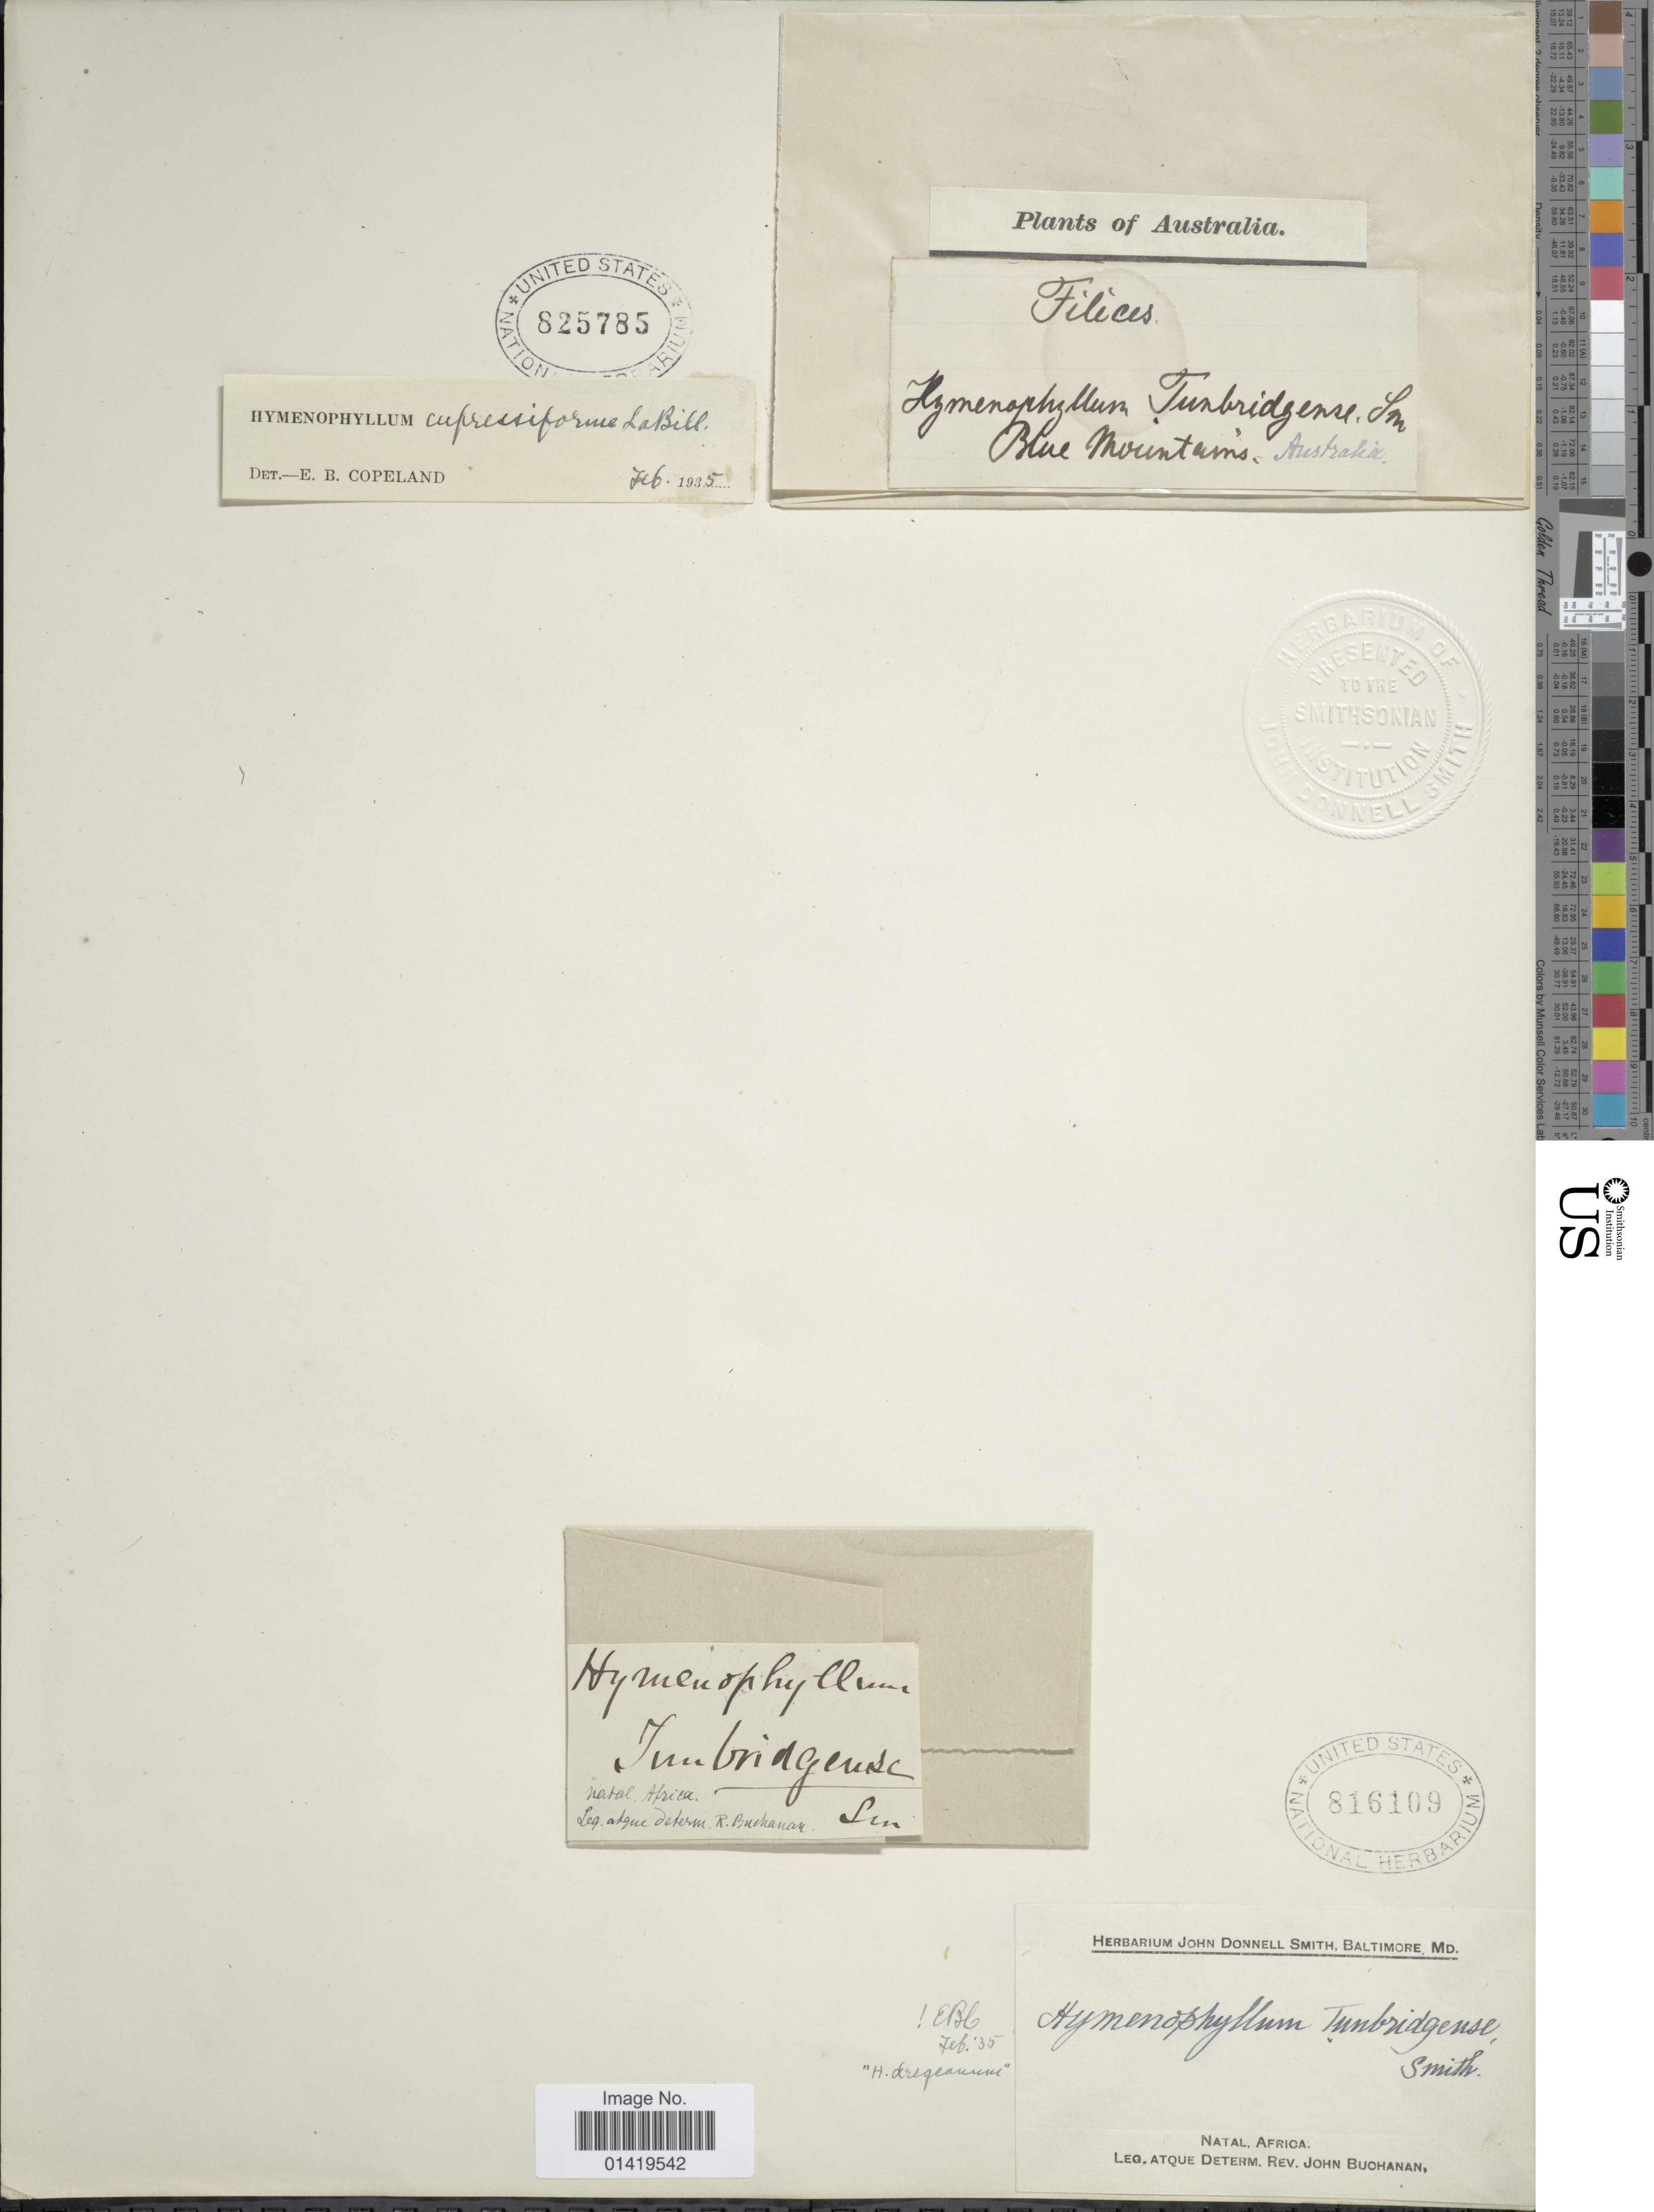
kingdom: Plantae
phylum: Tracheophyta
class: Polypodiopsida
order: Hymenophyllales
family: Hymenophyllaceae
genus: Hymenophyllum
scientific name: Hymenophyllum tunbrigense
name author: (L.) Small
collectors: J. Buchanan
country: South Africa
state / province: KwaZulu-Natal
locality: Natal, Africa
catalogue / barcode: US 816109